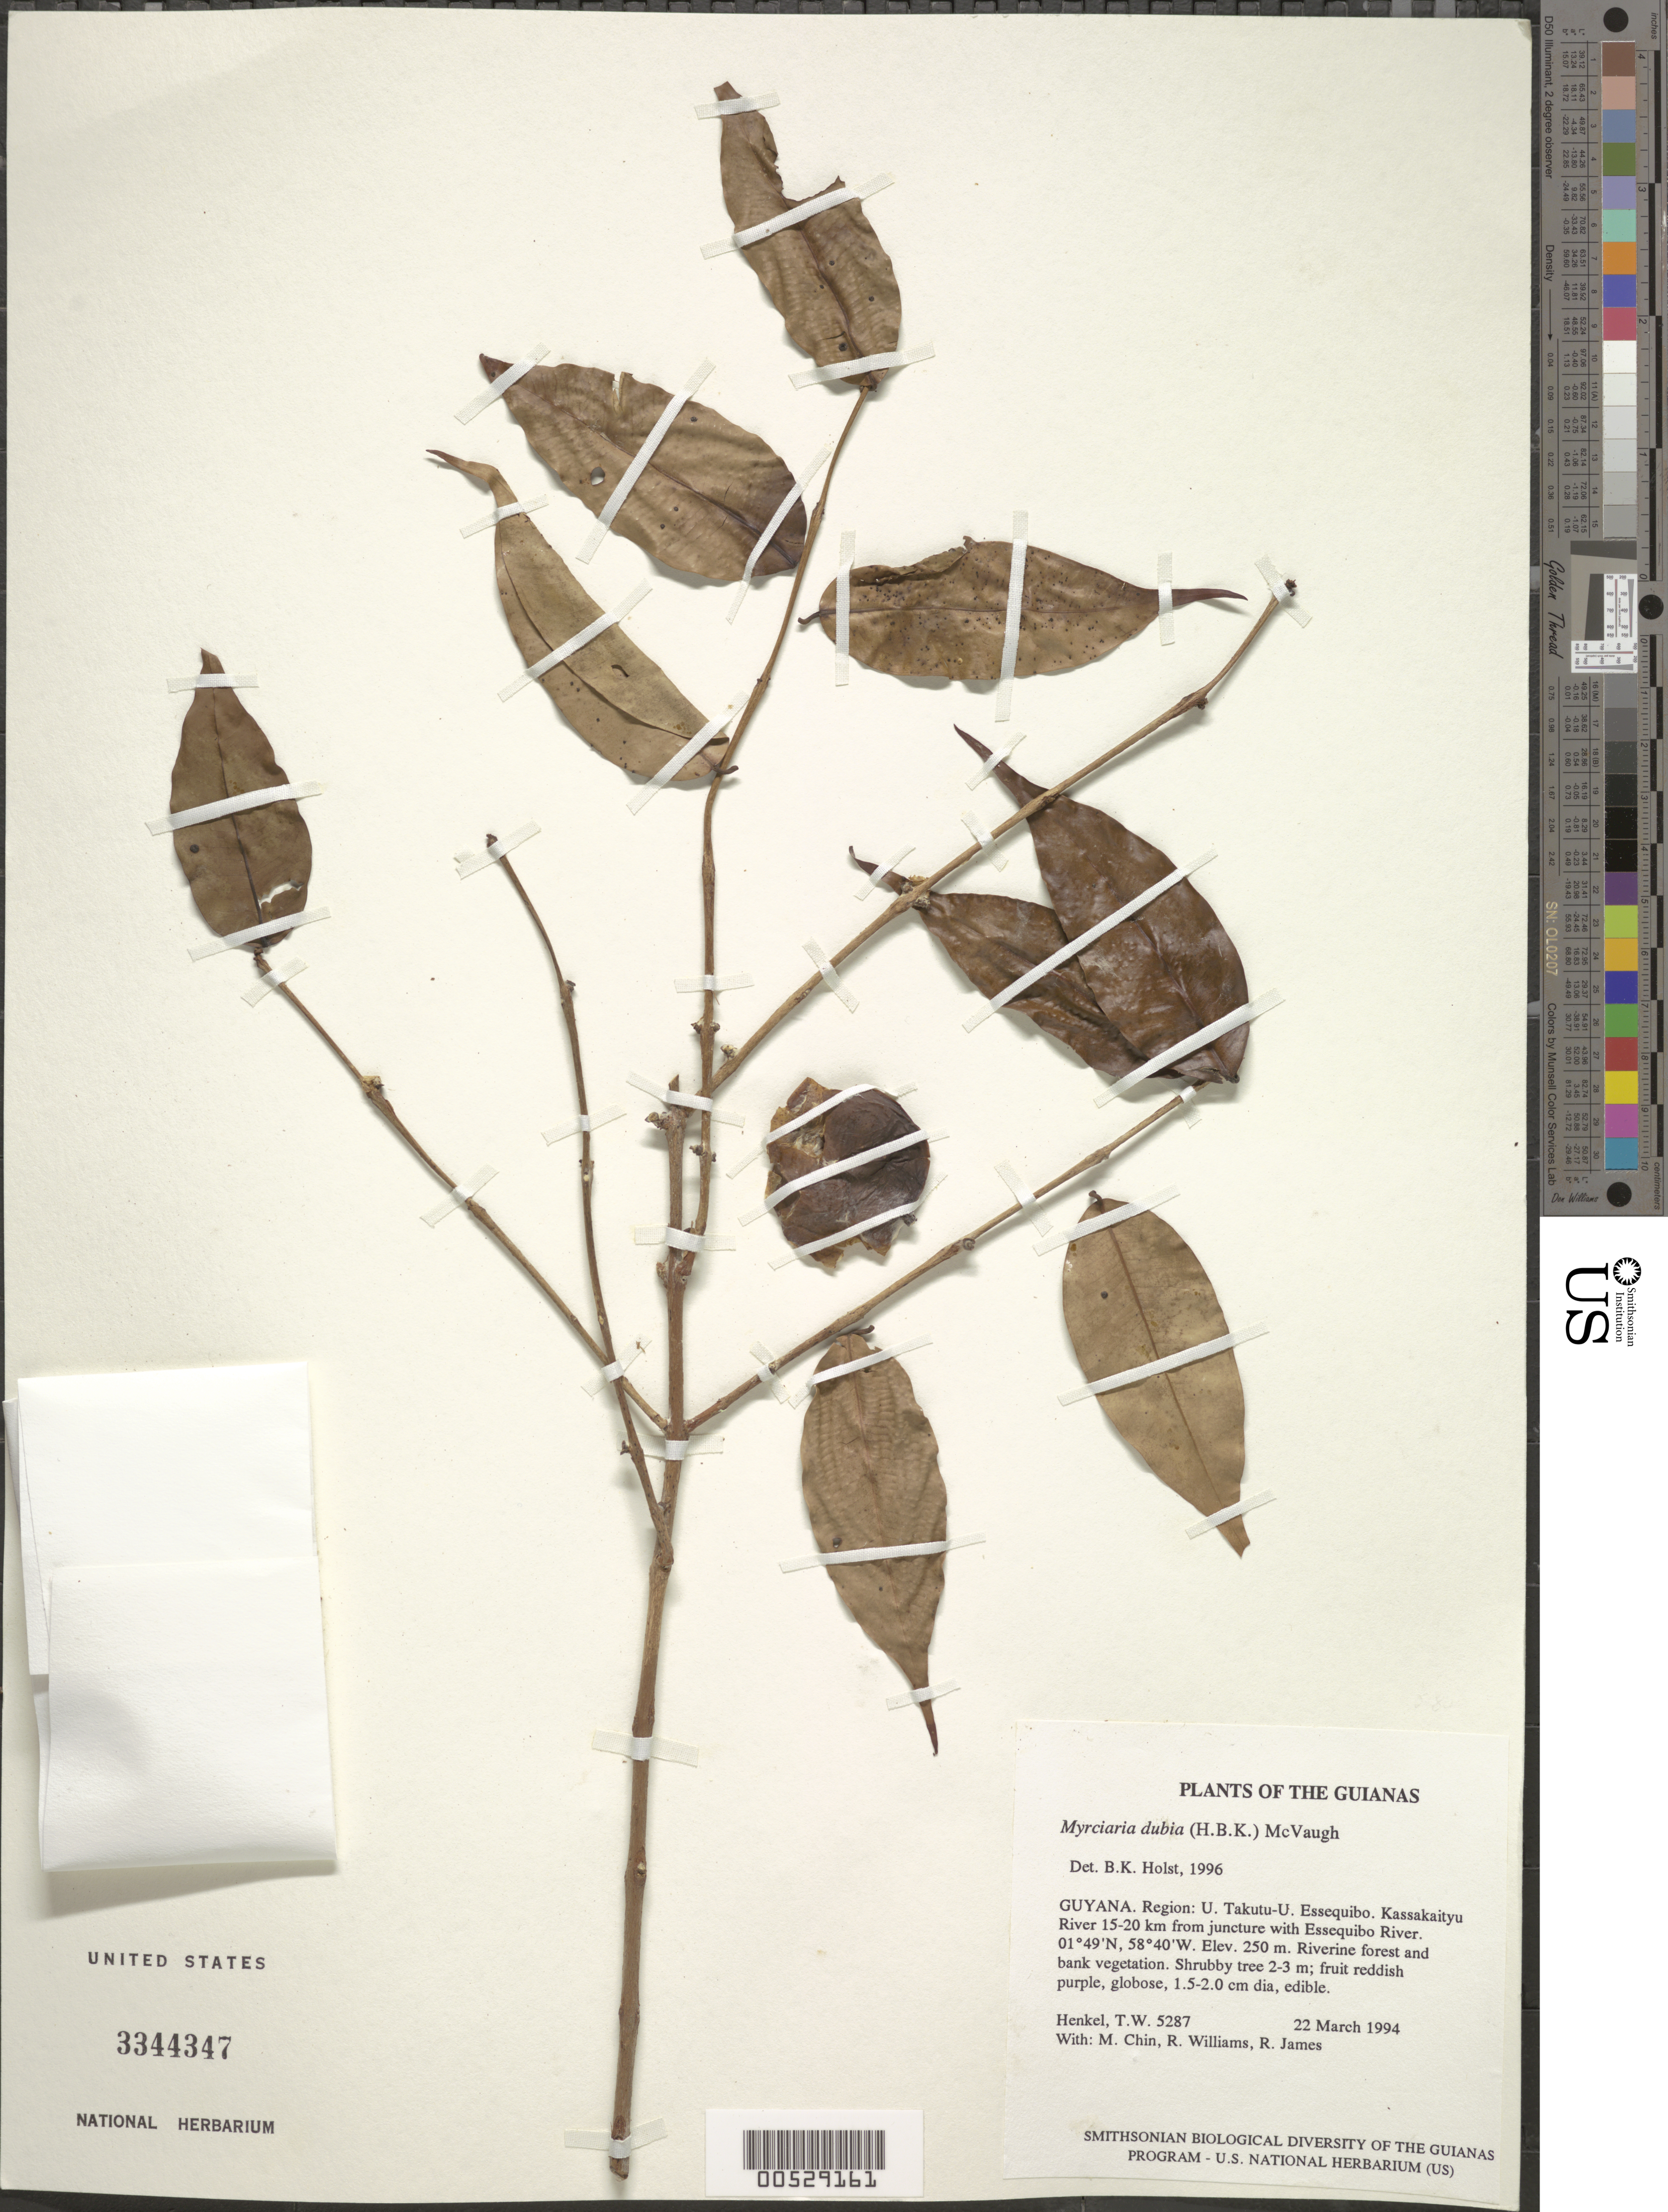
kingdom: Plantae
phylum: Tracheophyta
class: Magnoliopsida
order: Myrtales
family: Myrtaceae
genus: Myrciaria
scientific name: Myrciaria dubia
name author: (Kunth) McVaugh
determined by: Holst, Bruce K.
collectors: T. Henkel, M. Chin, R. Williams & R. James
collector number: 5287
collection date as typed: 22 March 1994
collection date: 1994-03-22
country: Guyana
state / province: U. Takutu-U. Essequibo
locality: Kassakaityu River 15-20 km from juncture with Essequibo River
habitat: Riverine forest and bank vegetation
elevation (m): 250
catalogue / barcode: US 3344347